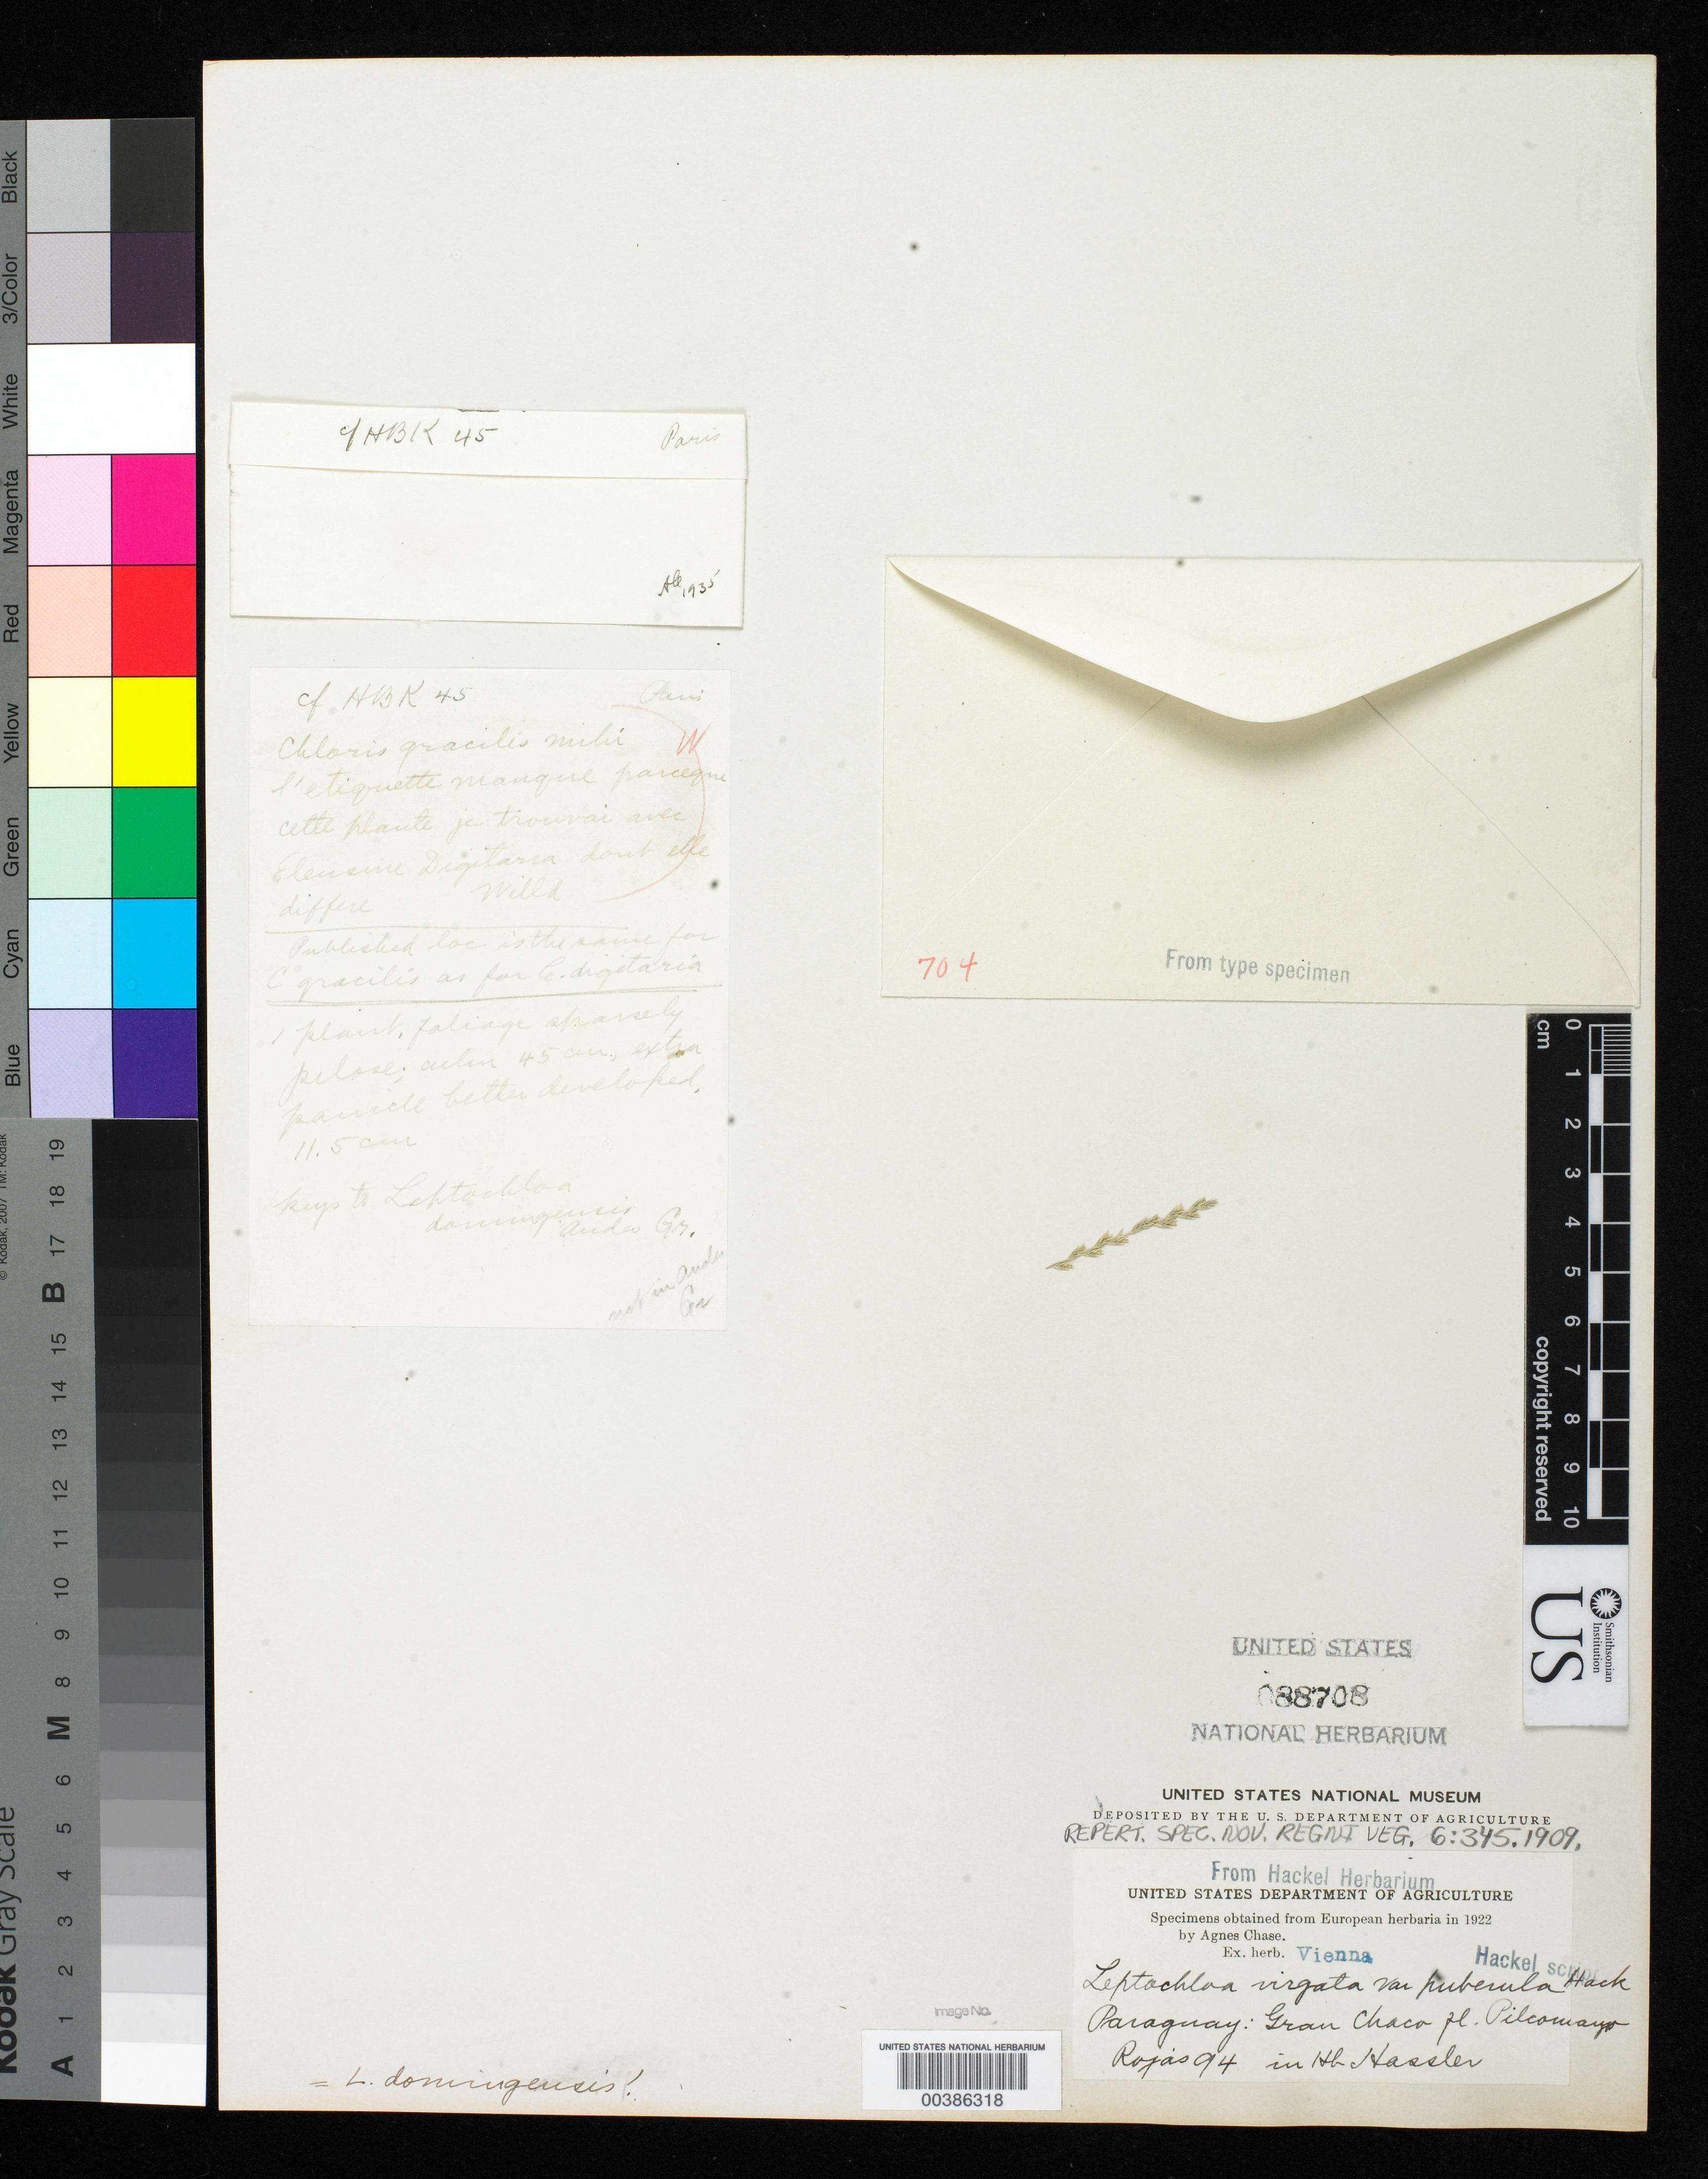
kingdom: Plantae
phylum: Tracheophyta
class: Liliopsida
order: Poales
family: Poaceae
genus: Leptochloa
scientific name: Leptochloa virgata var. puberula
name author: Hack.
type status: Type Fragment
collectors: T. Rojas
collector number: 94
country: Paraguay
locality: Gran Chaco Pl. Pilcomayo.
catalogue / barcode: US 88708